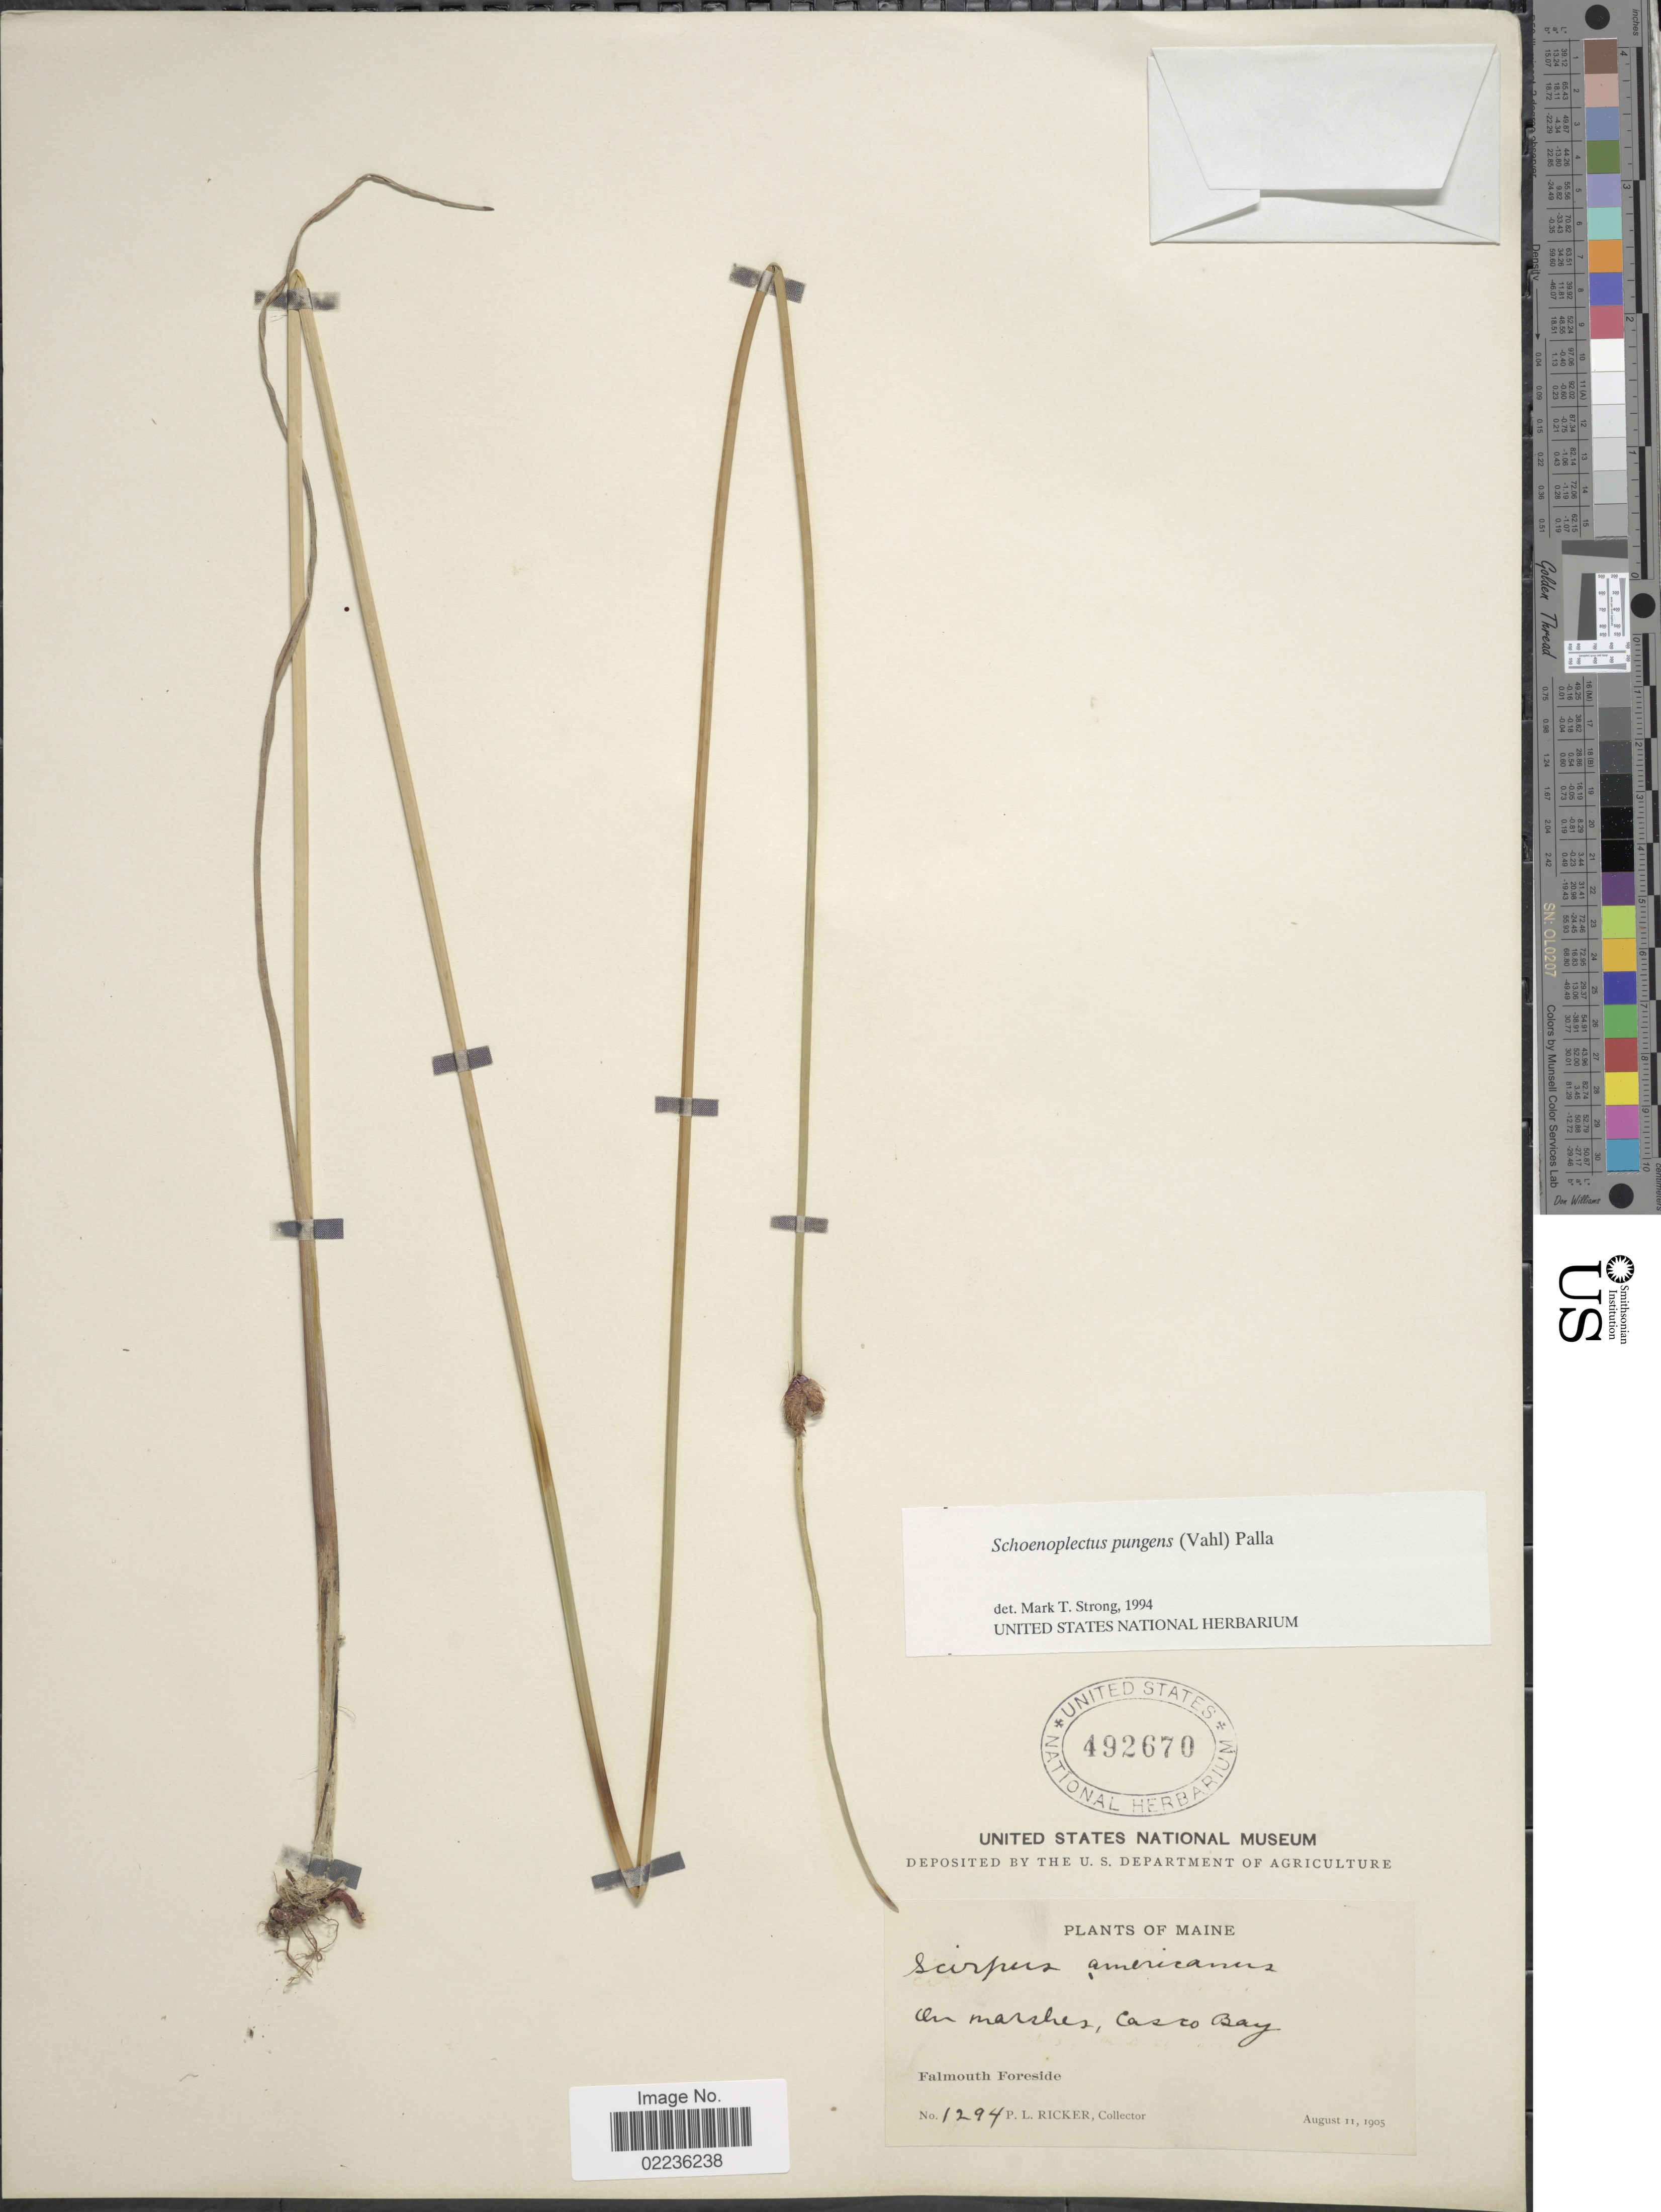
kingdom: Plantae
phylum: Tracheophyta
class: Liliopsida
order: Poales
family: Cyperaceae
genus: Schoenoplectus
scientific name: Schoenoplectus pungens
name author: (Vahl) Palla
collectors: P. Ricker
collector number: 1294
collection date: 1905-08-11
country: United States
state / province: Maine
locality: On marshes, Casco Bay. Falmouth Foreside.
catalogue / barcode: US 492670